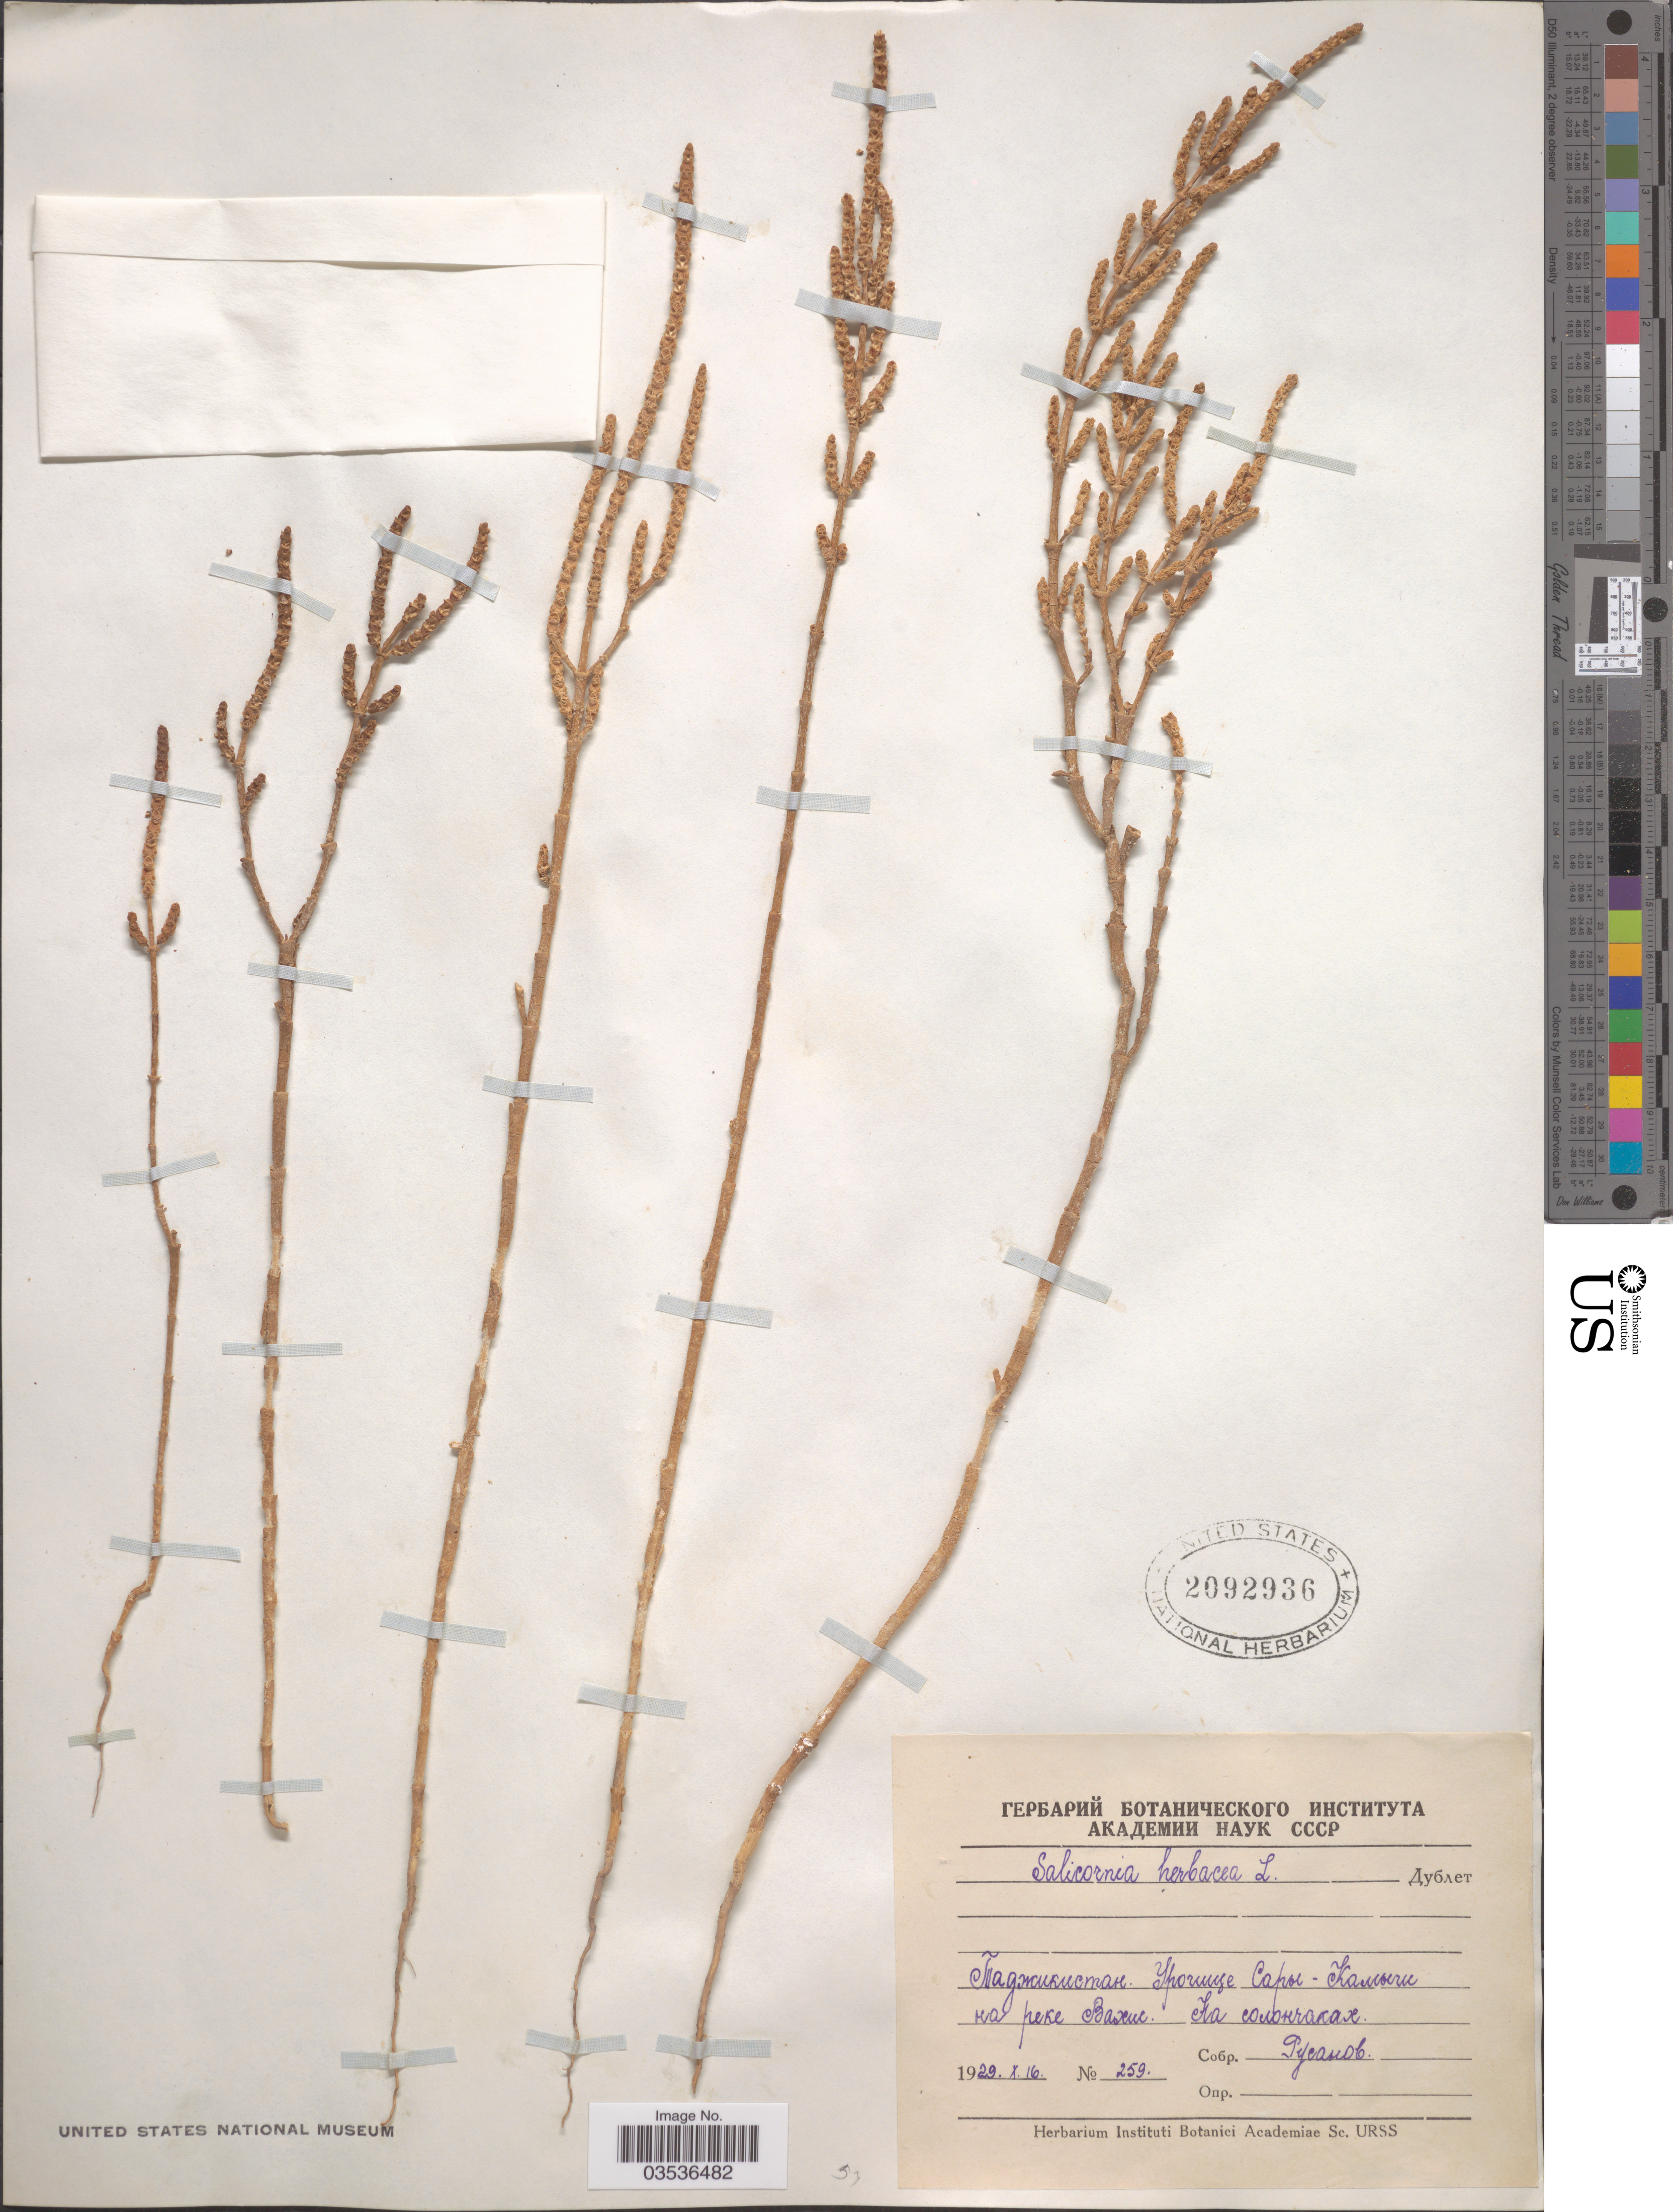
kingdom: Plantae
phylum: Tracheophyta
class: Magnoliopsida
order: Caryophyllales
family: Amaranthaceae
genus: Salicornia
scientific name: Salicornia europaea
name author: L.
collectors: Rusanov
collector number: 259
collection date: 1929-10-16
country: Tajikistan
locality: Sara- Kamyshnear river Vakhsh.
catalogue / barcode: US 2092936